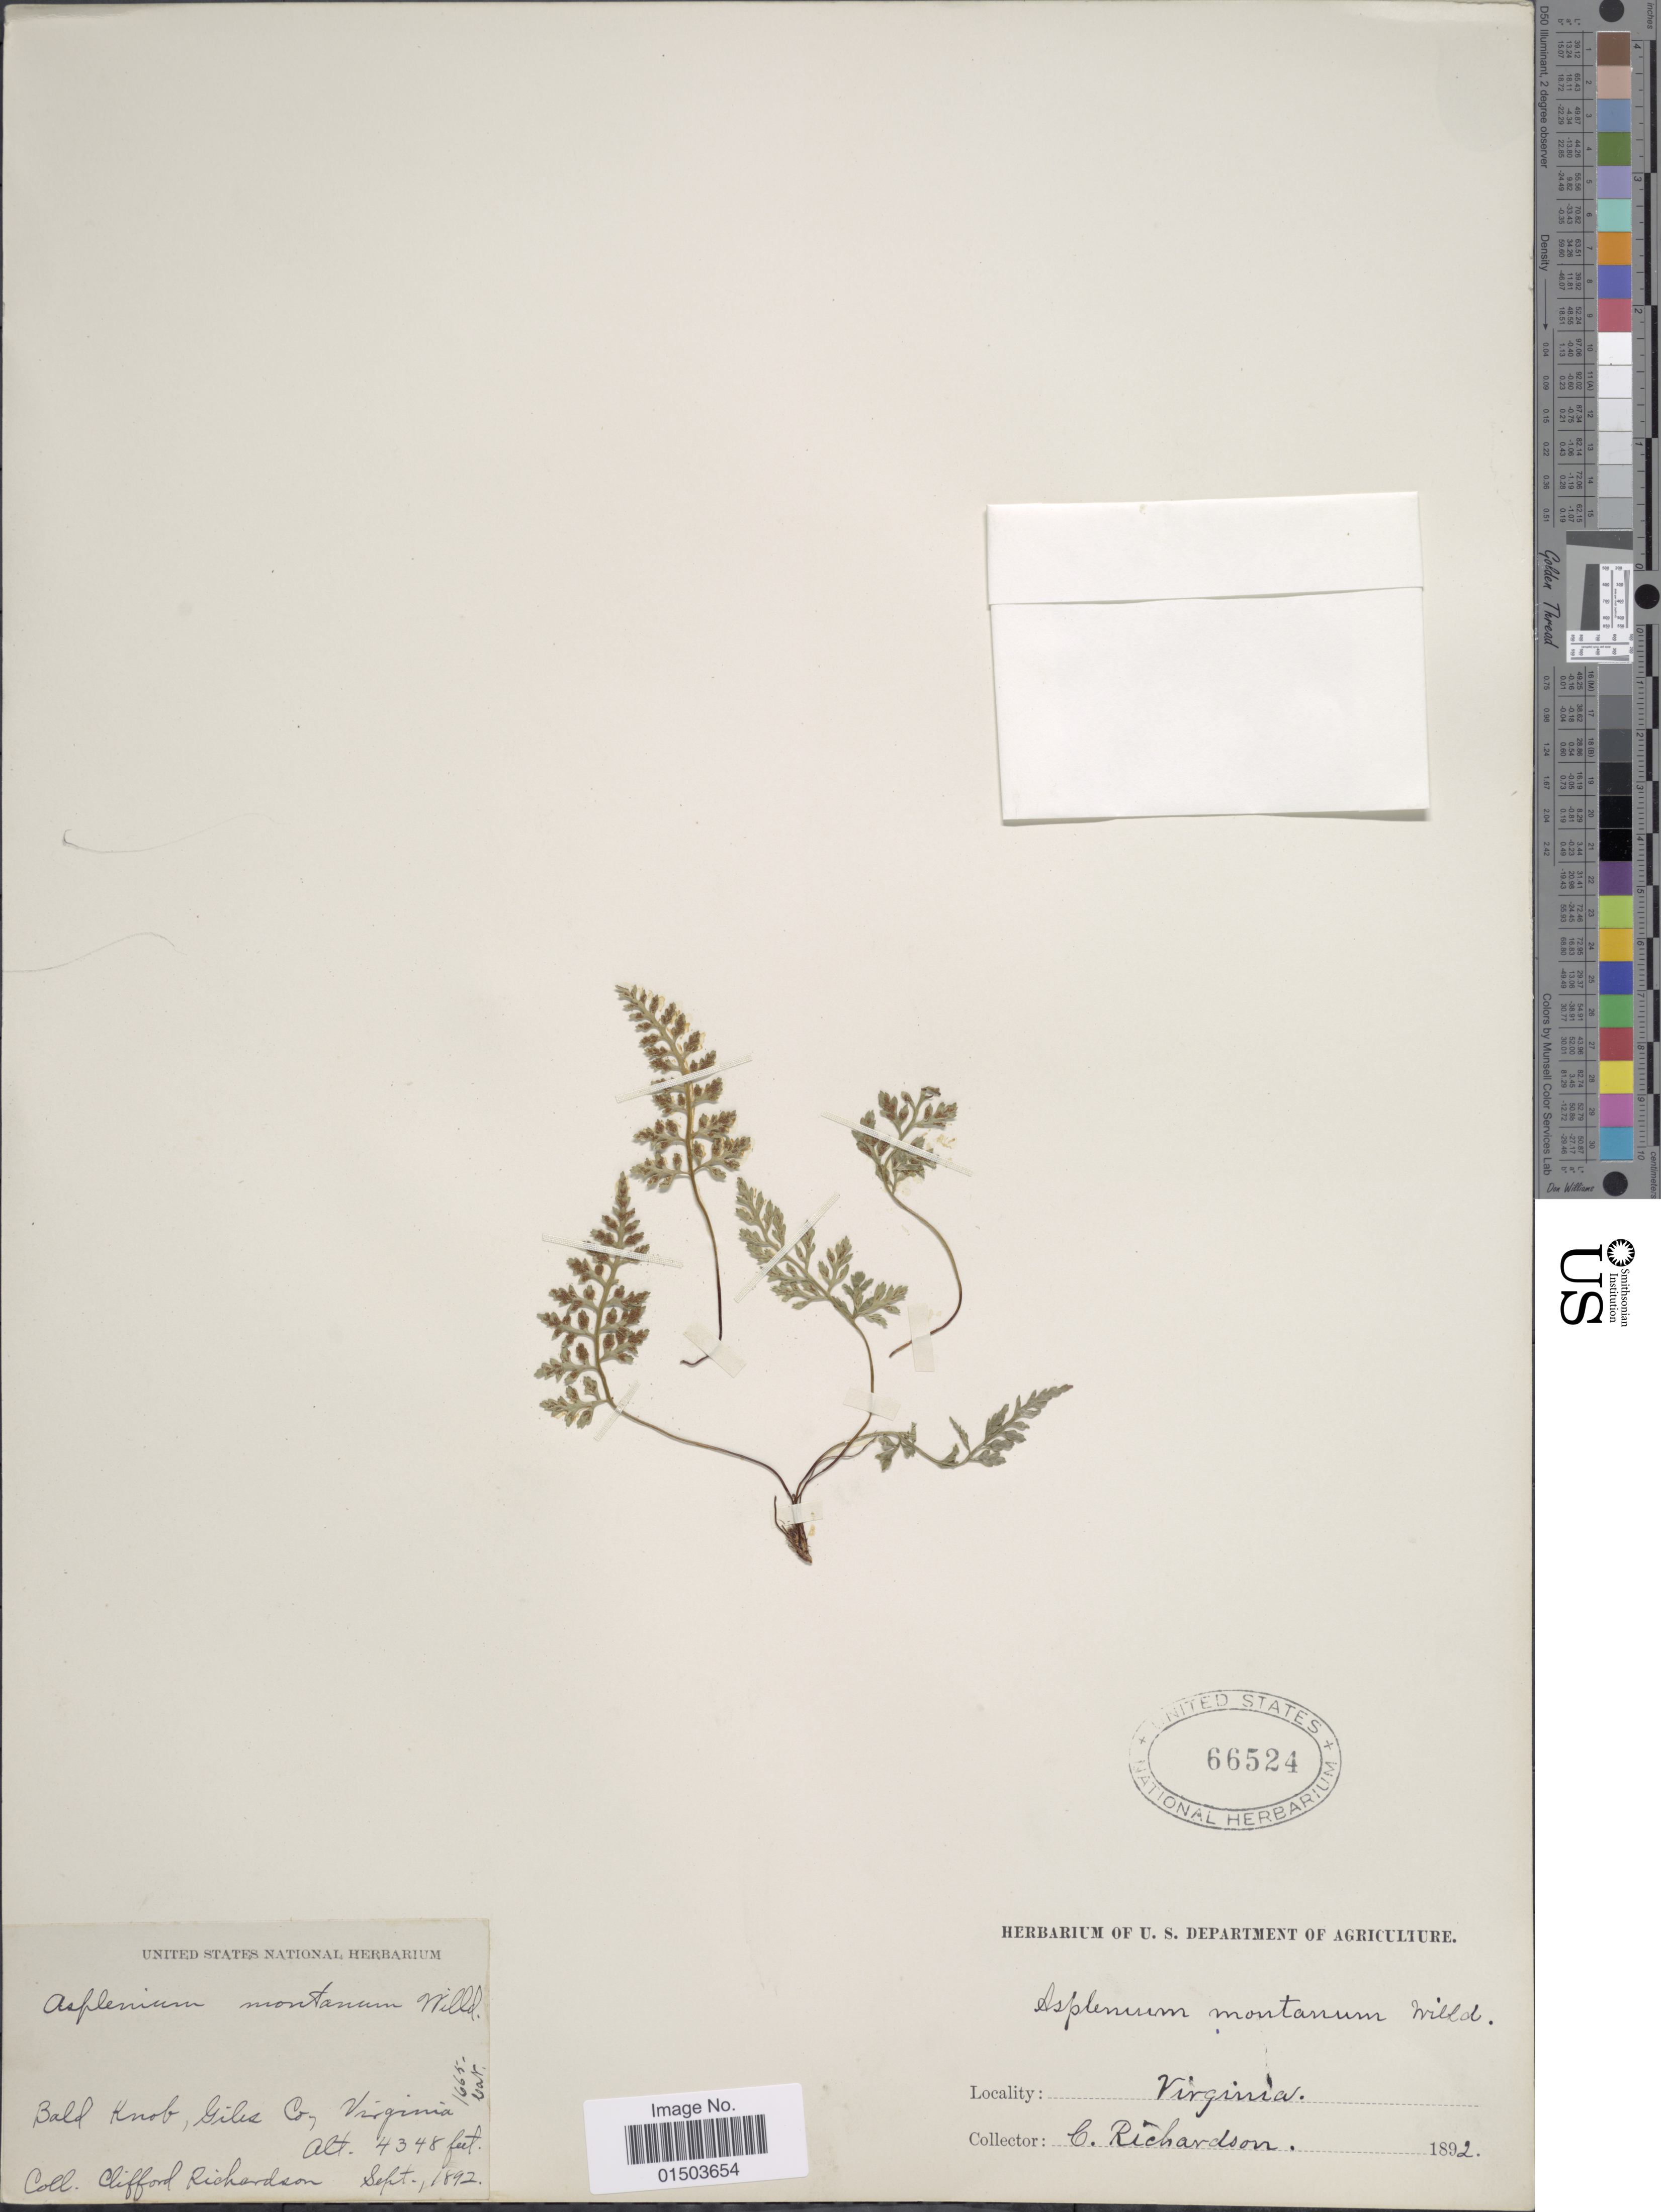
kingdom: Plantae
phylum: Tracheophyta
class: Polypodiopsida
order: Polypodiales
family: Aspleniaceae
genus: Asplenium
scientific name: Asplenium montanum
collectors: C. Richardson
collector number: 1665?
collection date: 1892-09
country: United States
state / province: Virginia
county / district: Giles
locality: Virginia. Bald Knob, Giles Co., Virginia.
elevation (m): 1325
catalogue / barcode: US 66524